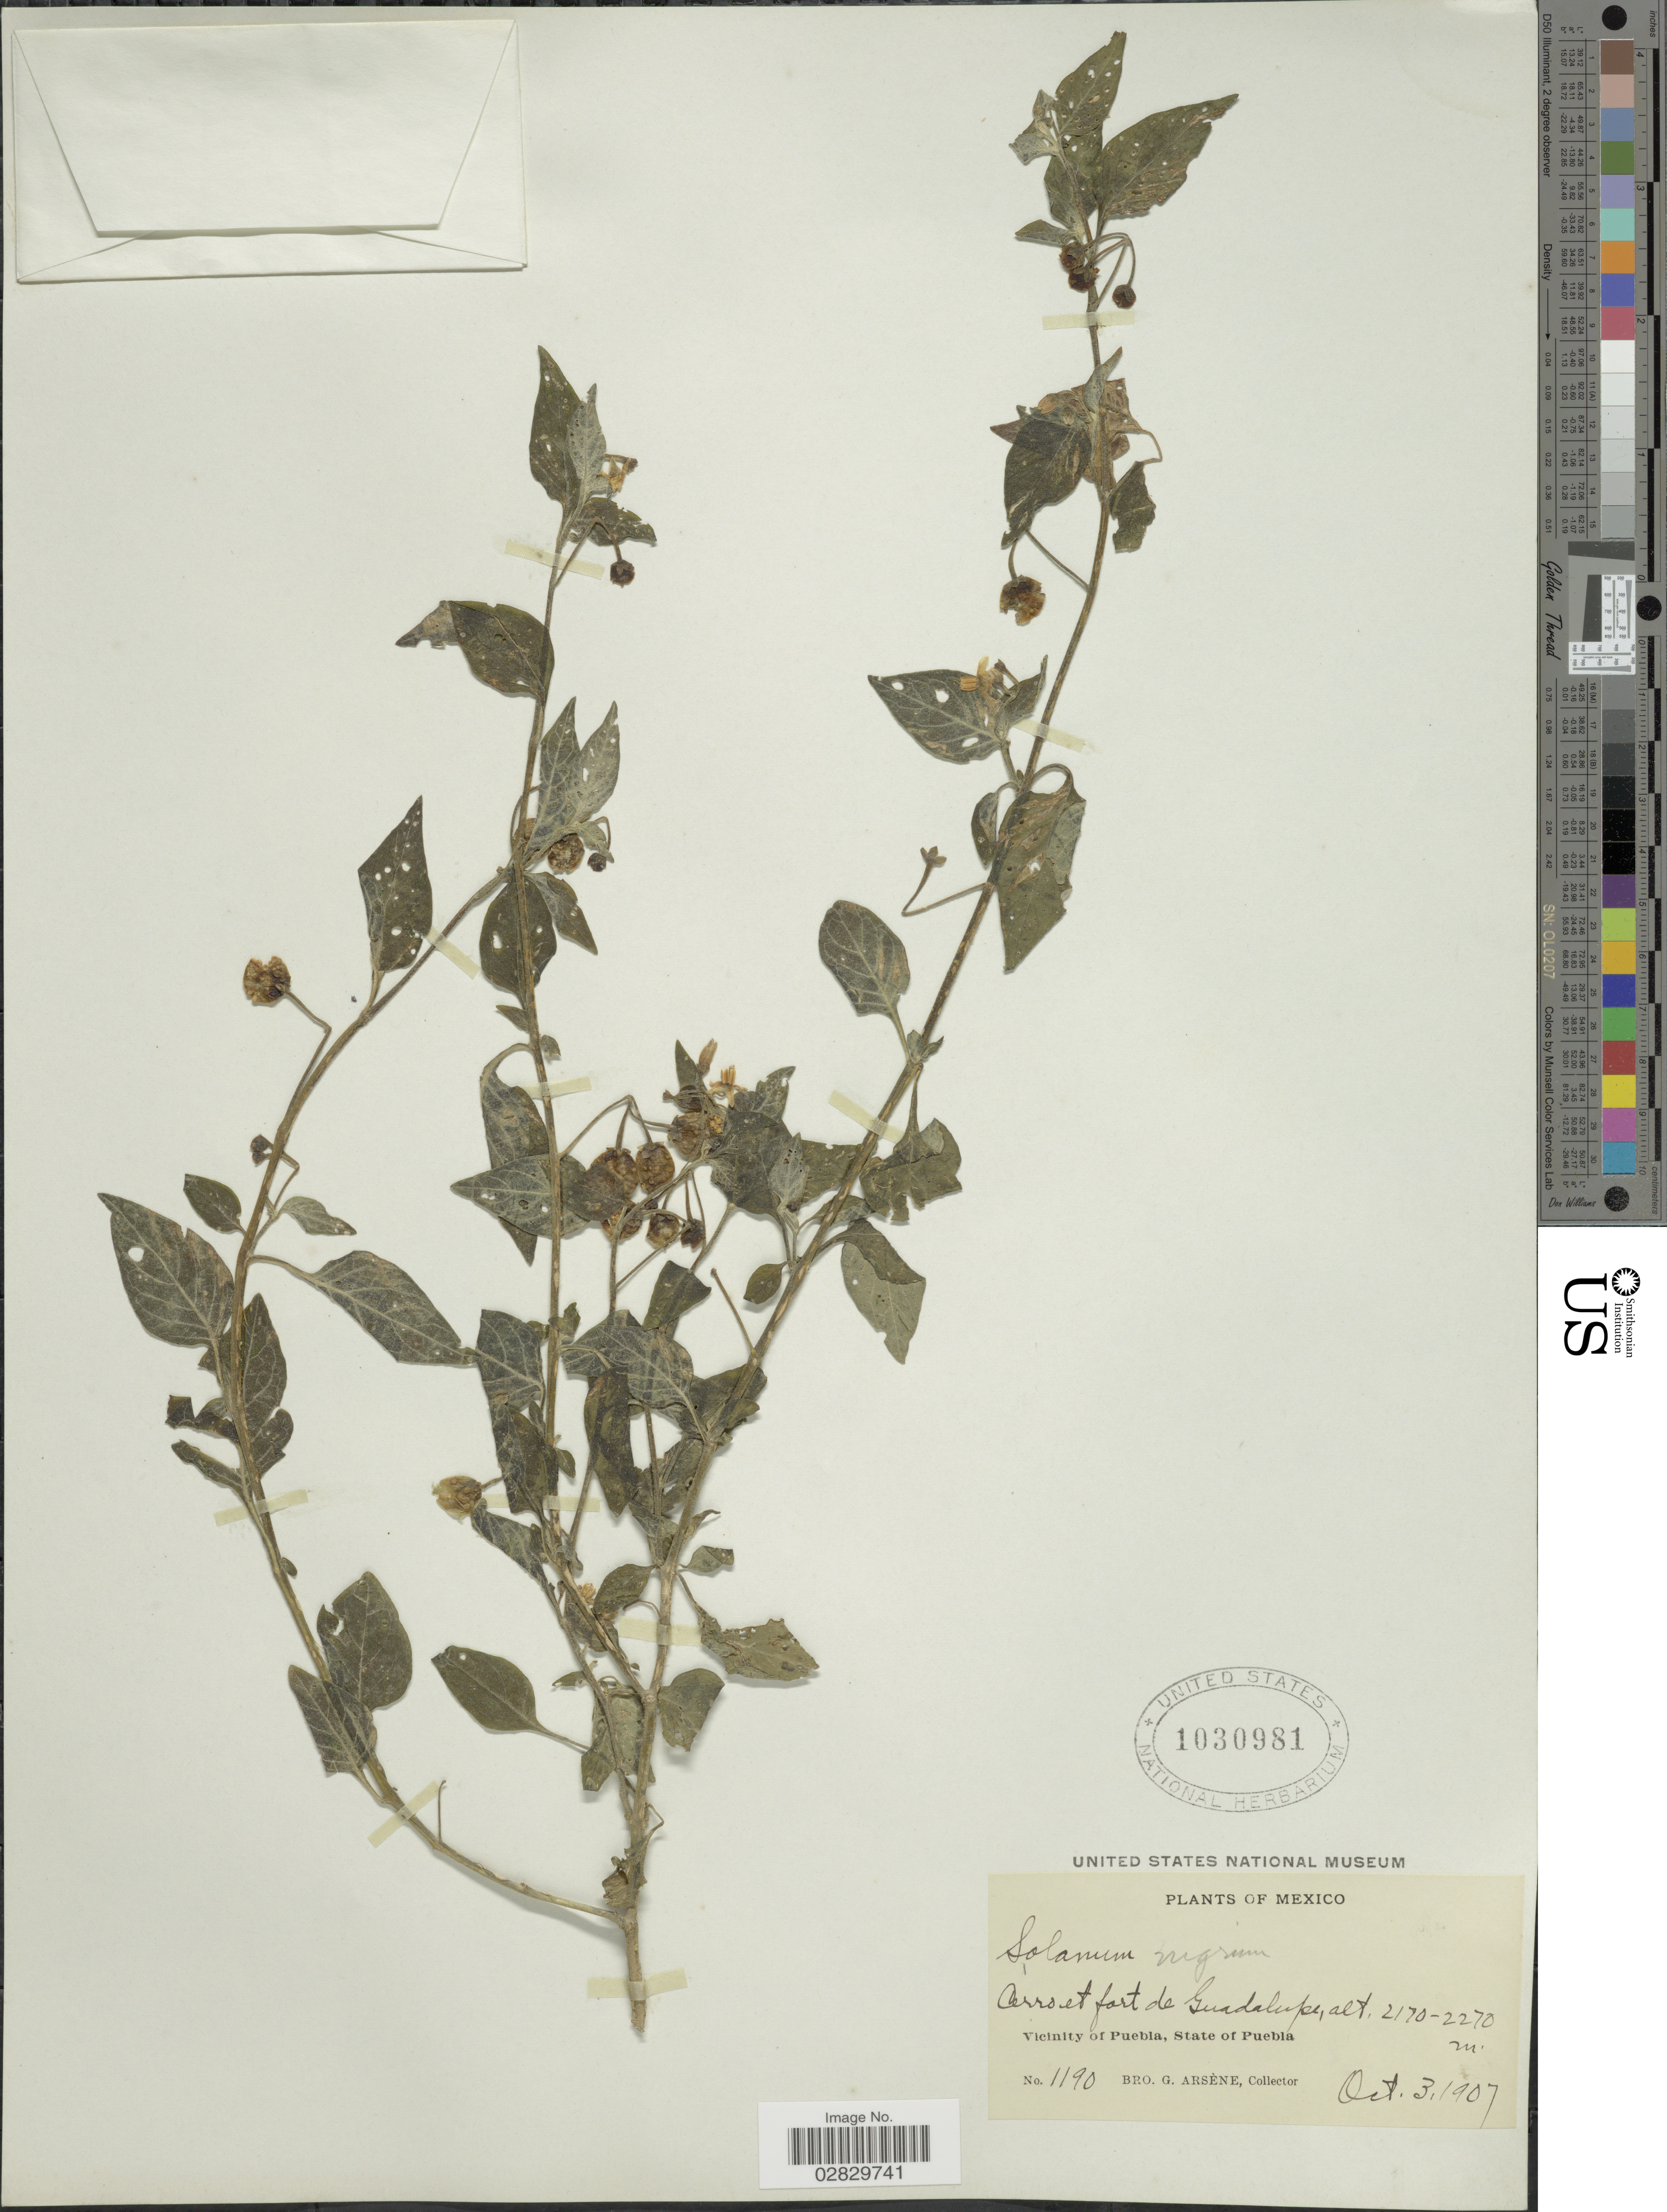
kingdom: Plantae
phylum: Tracheophyta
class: Magnoliopsida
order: Solanales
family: Solanaceae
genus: Solanum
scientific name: Solanum nigrescens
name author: M. Martens & Galeotti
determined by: Knapp, S. D.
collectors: Bro. G. Arsène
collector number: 1190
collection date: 1907-10-03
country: Mexico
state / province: Puebla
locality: Cerro et fort de Guadalupe, Vicinity of Puebla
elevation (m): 2170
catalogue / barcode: US 1030981